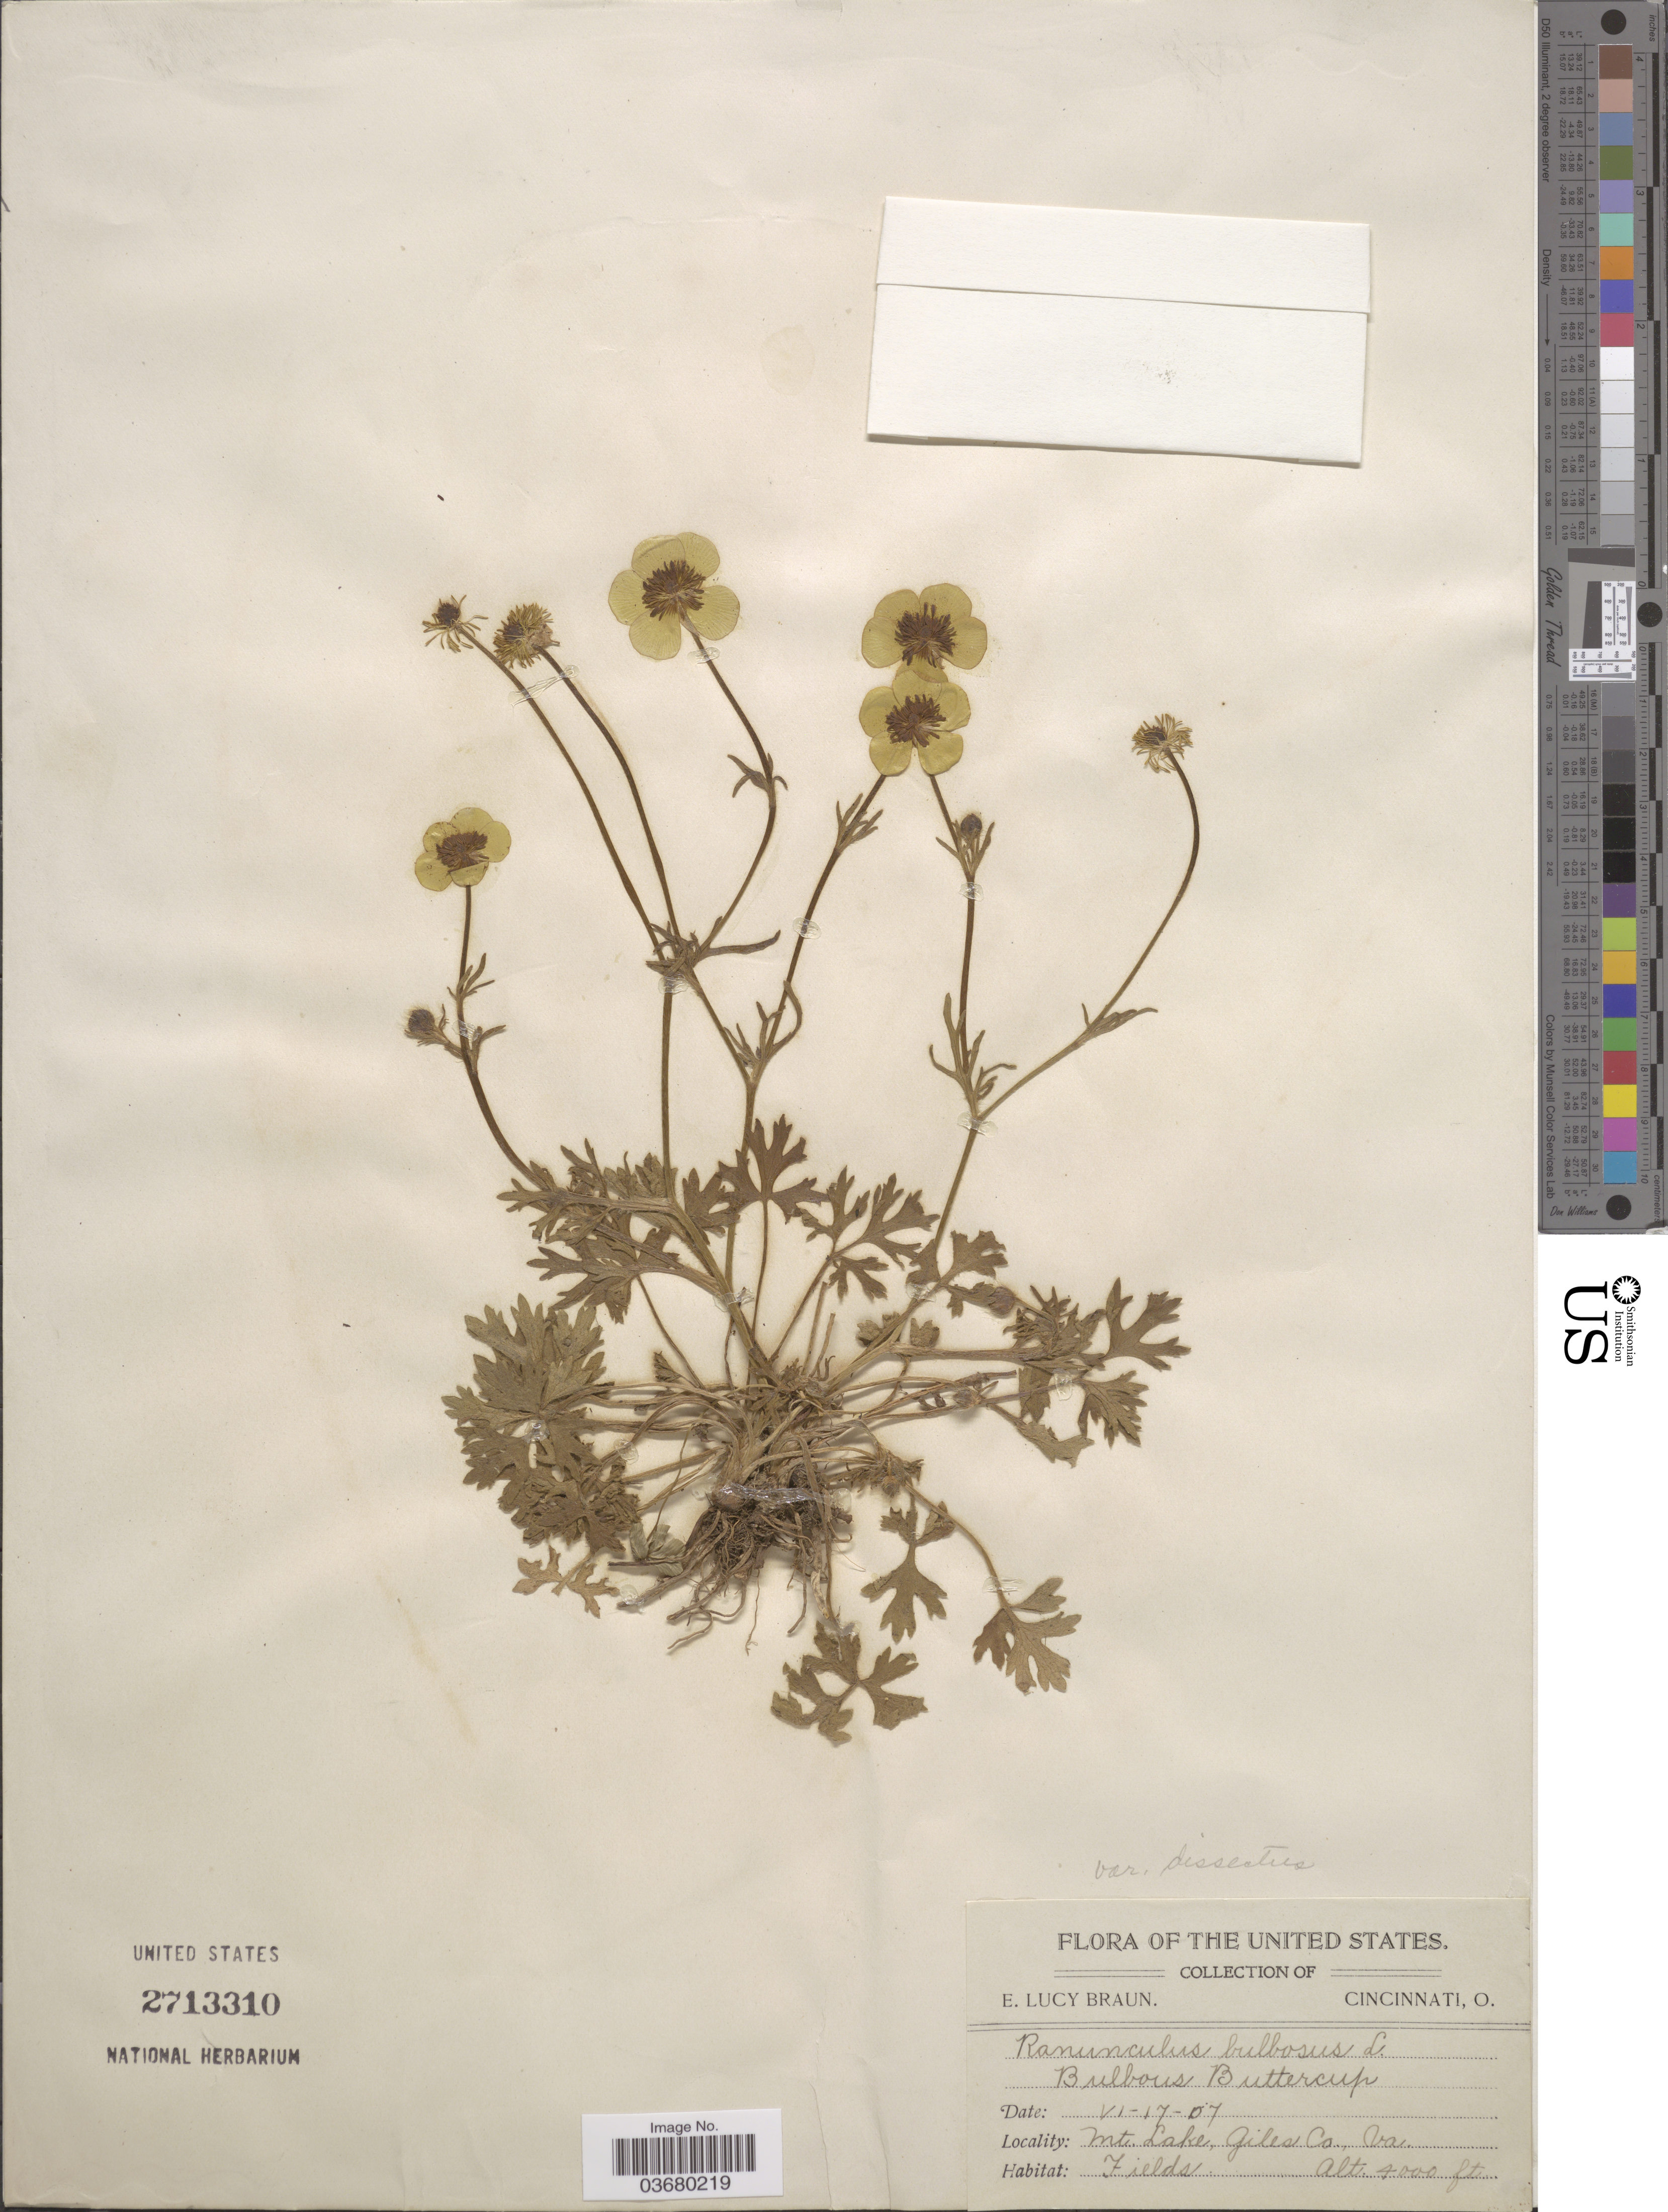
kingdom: Plantae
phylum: Tracheophyta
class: Magnoliopsida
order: Ranunculales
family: Ranunculaceae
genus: Ranunculus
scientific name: Ranunculus bulbosus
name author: L.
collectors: E. L. Braun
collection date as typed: Transcribed d/m/y: 17/6/7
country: United States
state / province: Virginia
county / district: Giles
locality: Mt. Lake, Giles Co.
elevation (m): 1219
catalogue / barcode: US 2713310